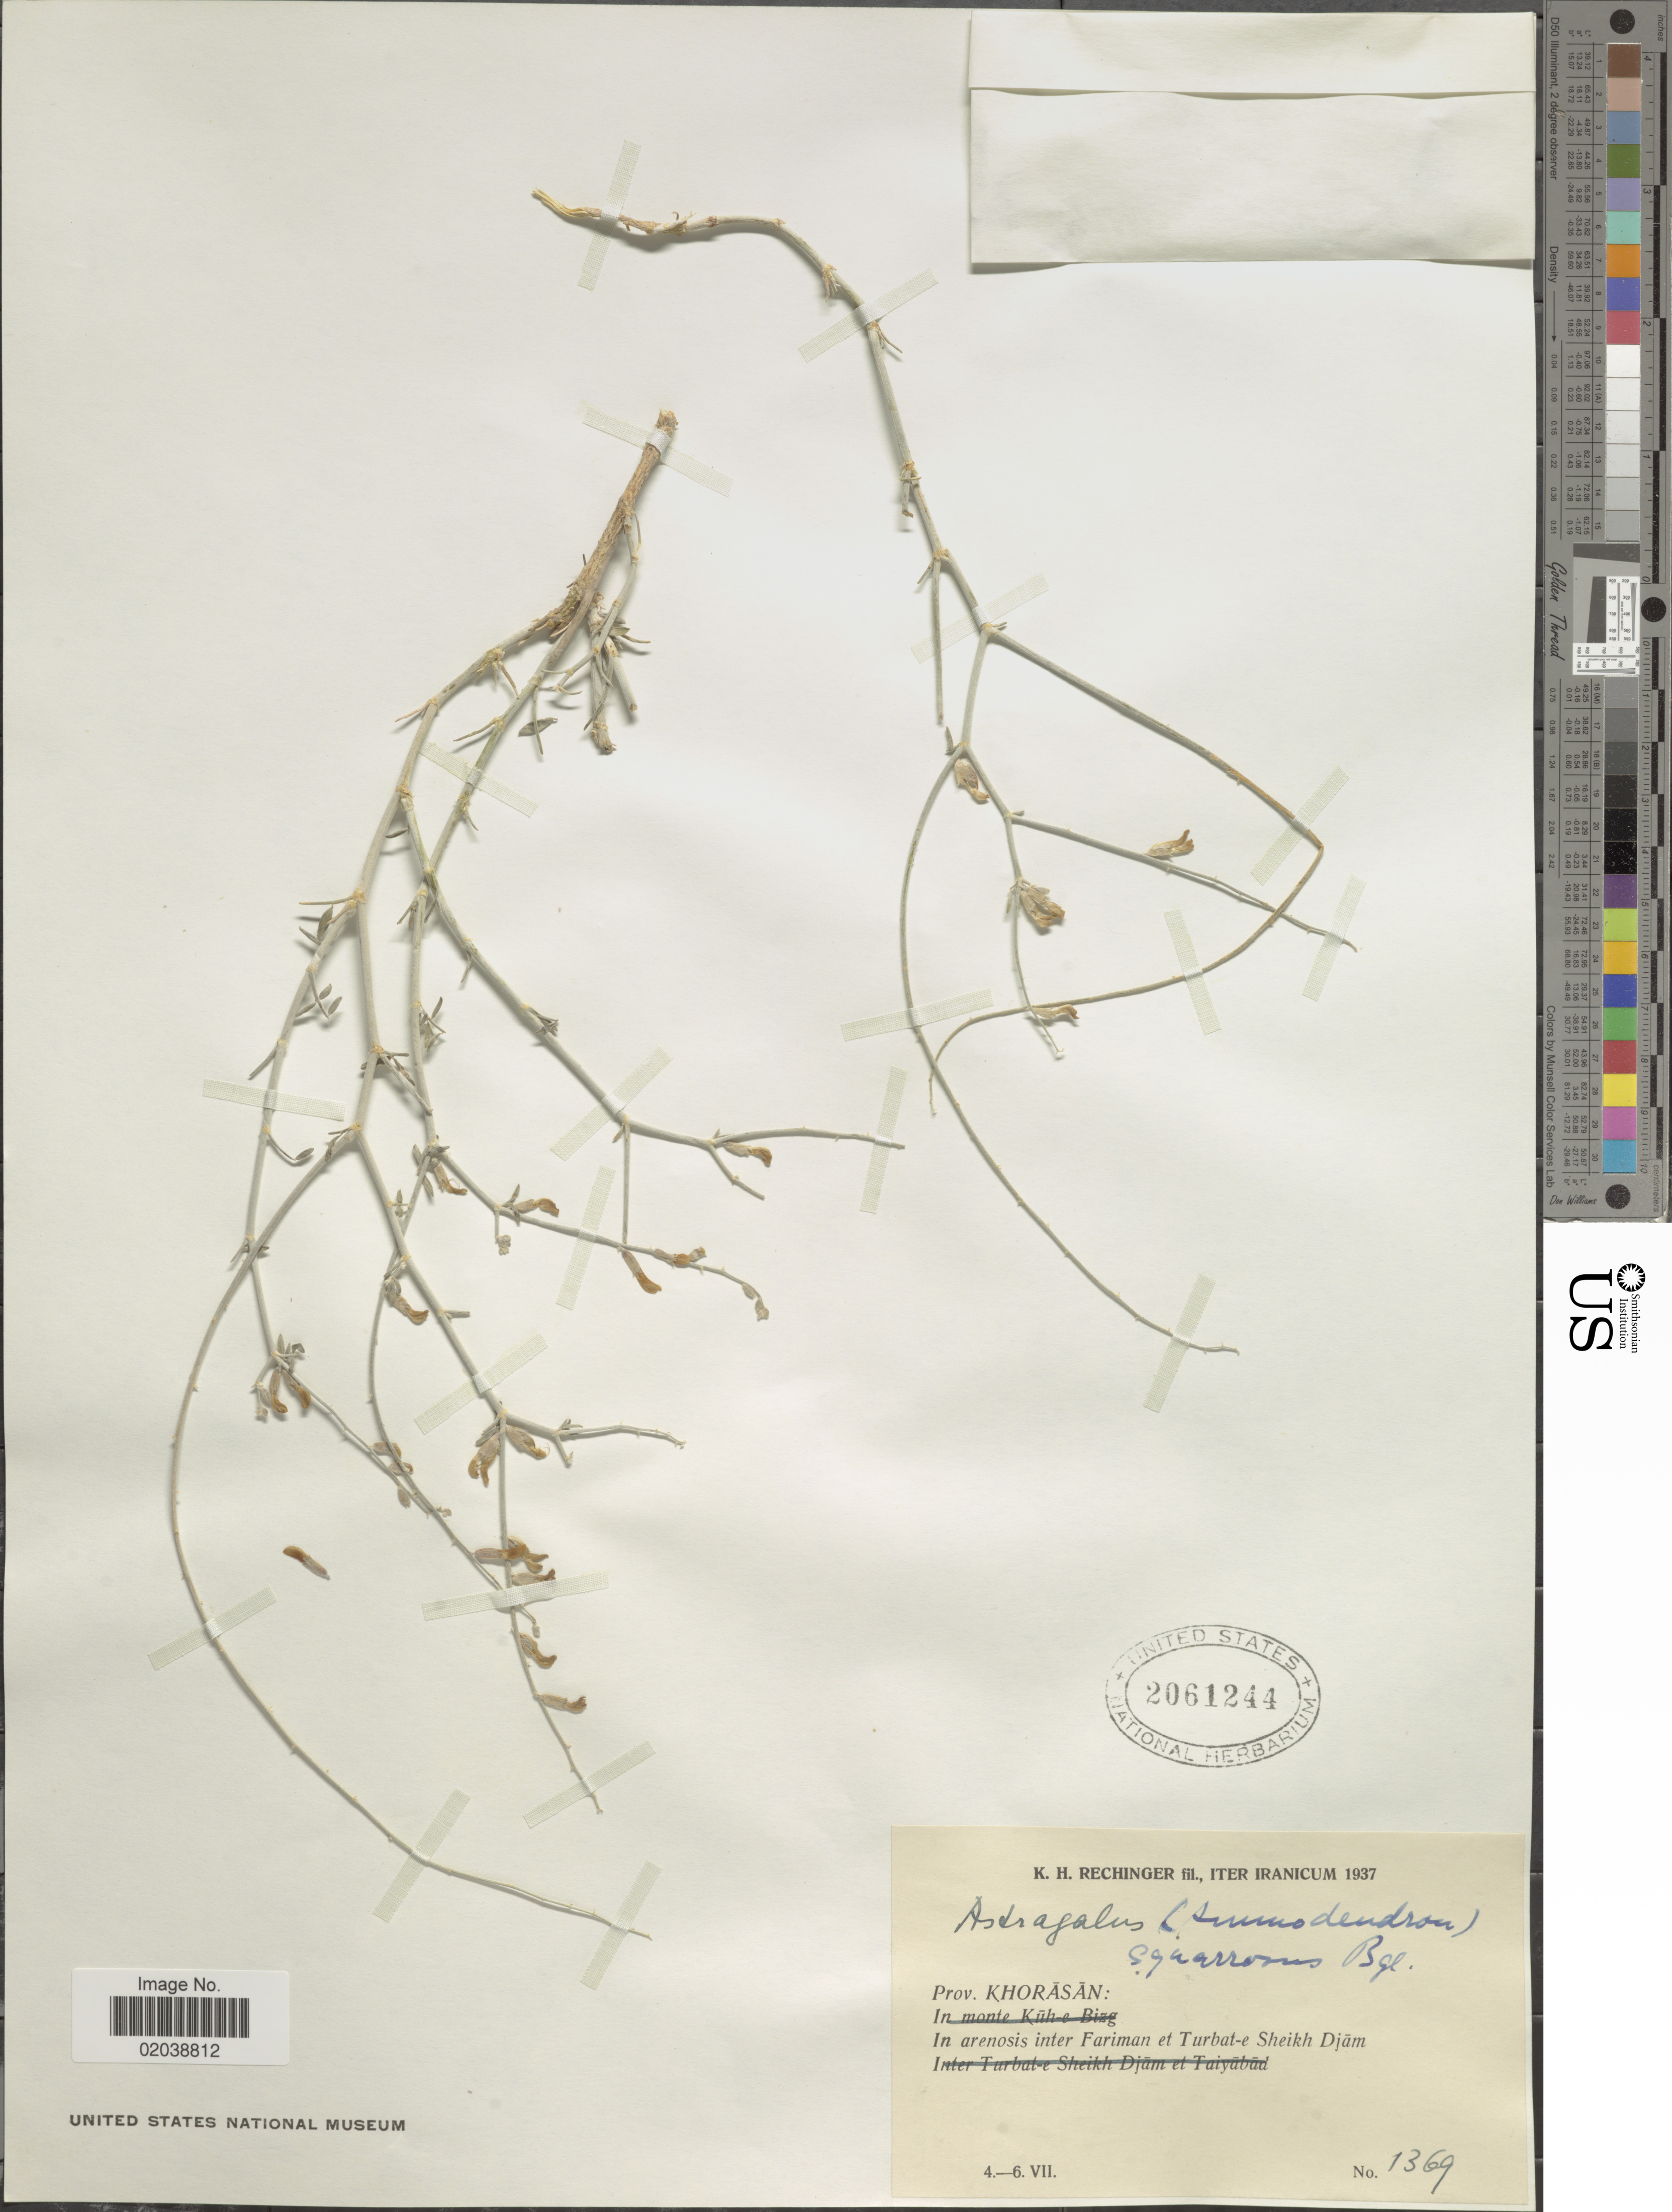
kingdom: Plantae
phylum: Tracheophyta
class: Magnoliopsida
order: Fabales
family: Fabaceae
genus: Astragalus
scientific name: Astragalus squarrosus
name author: Bunge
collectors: K. H. Rechinger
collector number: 1369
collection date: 1937-07-04/1937-07-06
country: Iran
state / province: Khorasan [obsolete]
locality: In arenosis inter Fariman et Turbat-e Sheikh Djam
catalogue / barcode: US 2061244